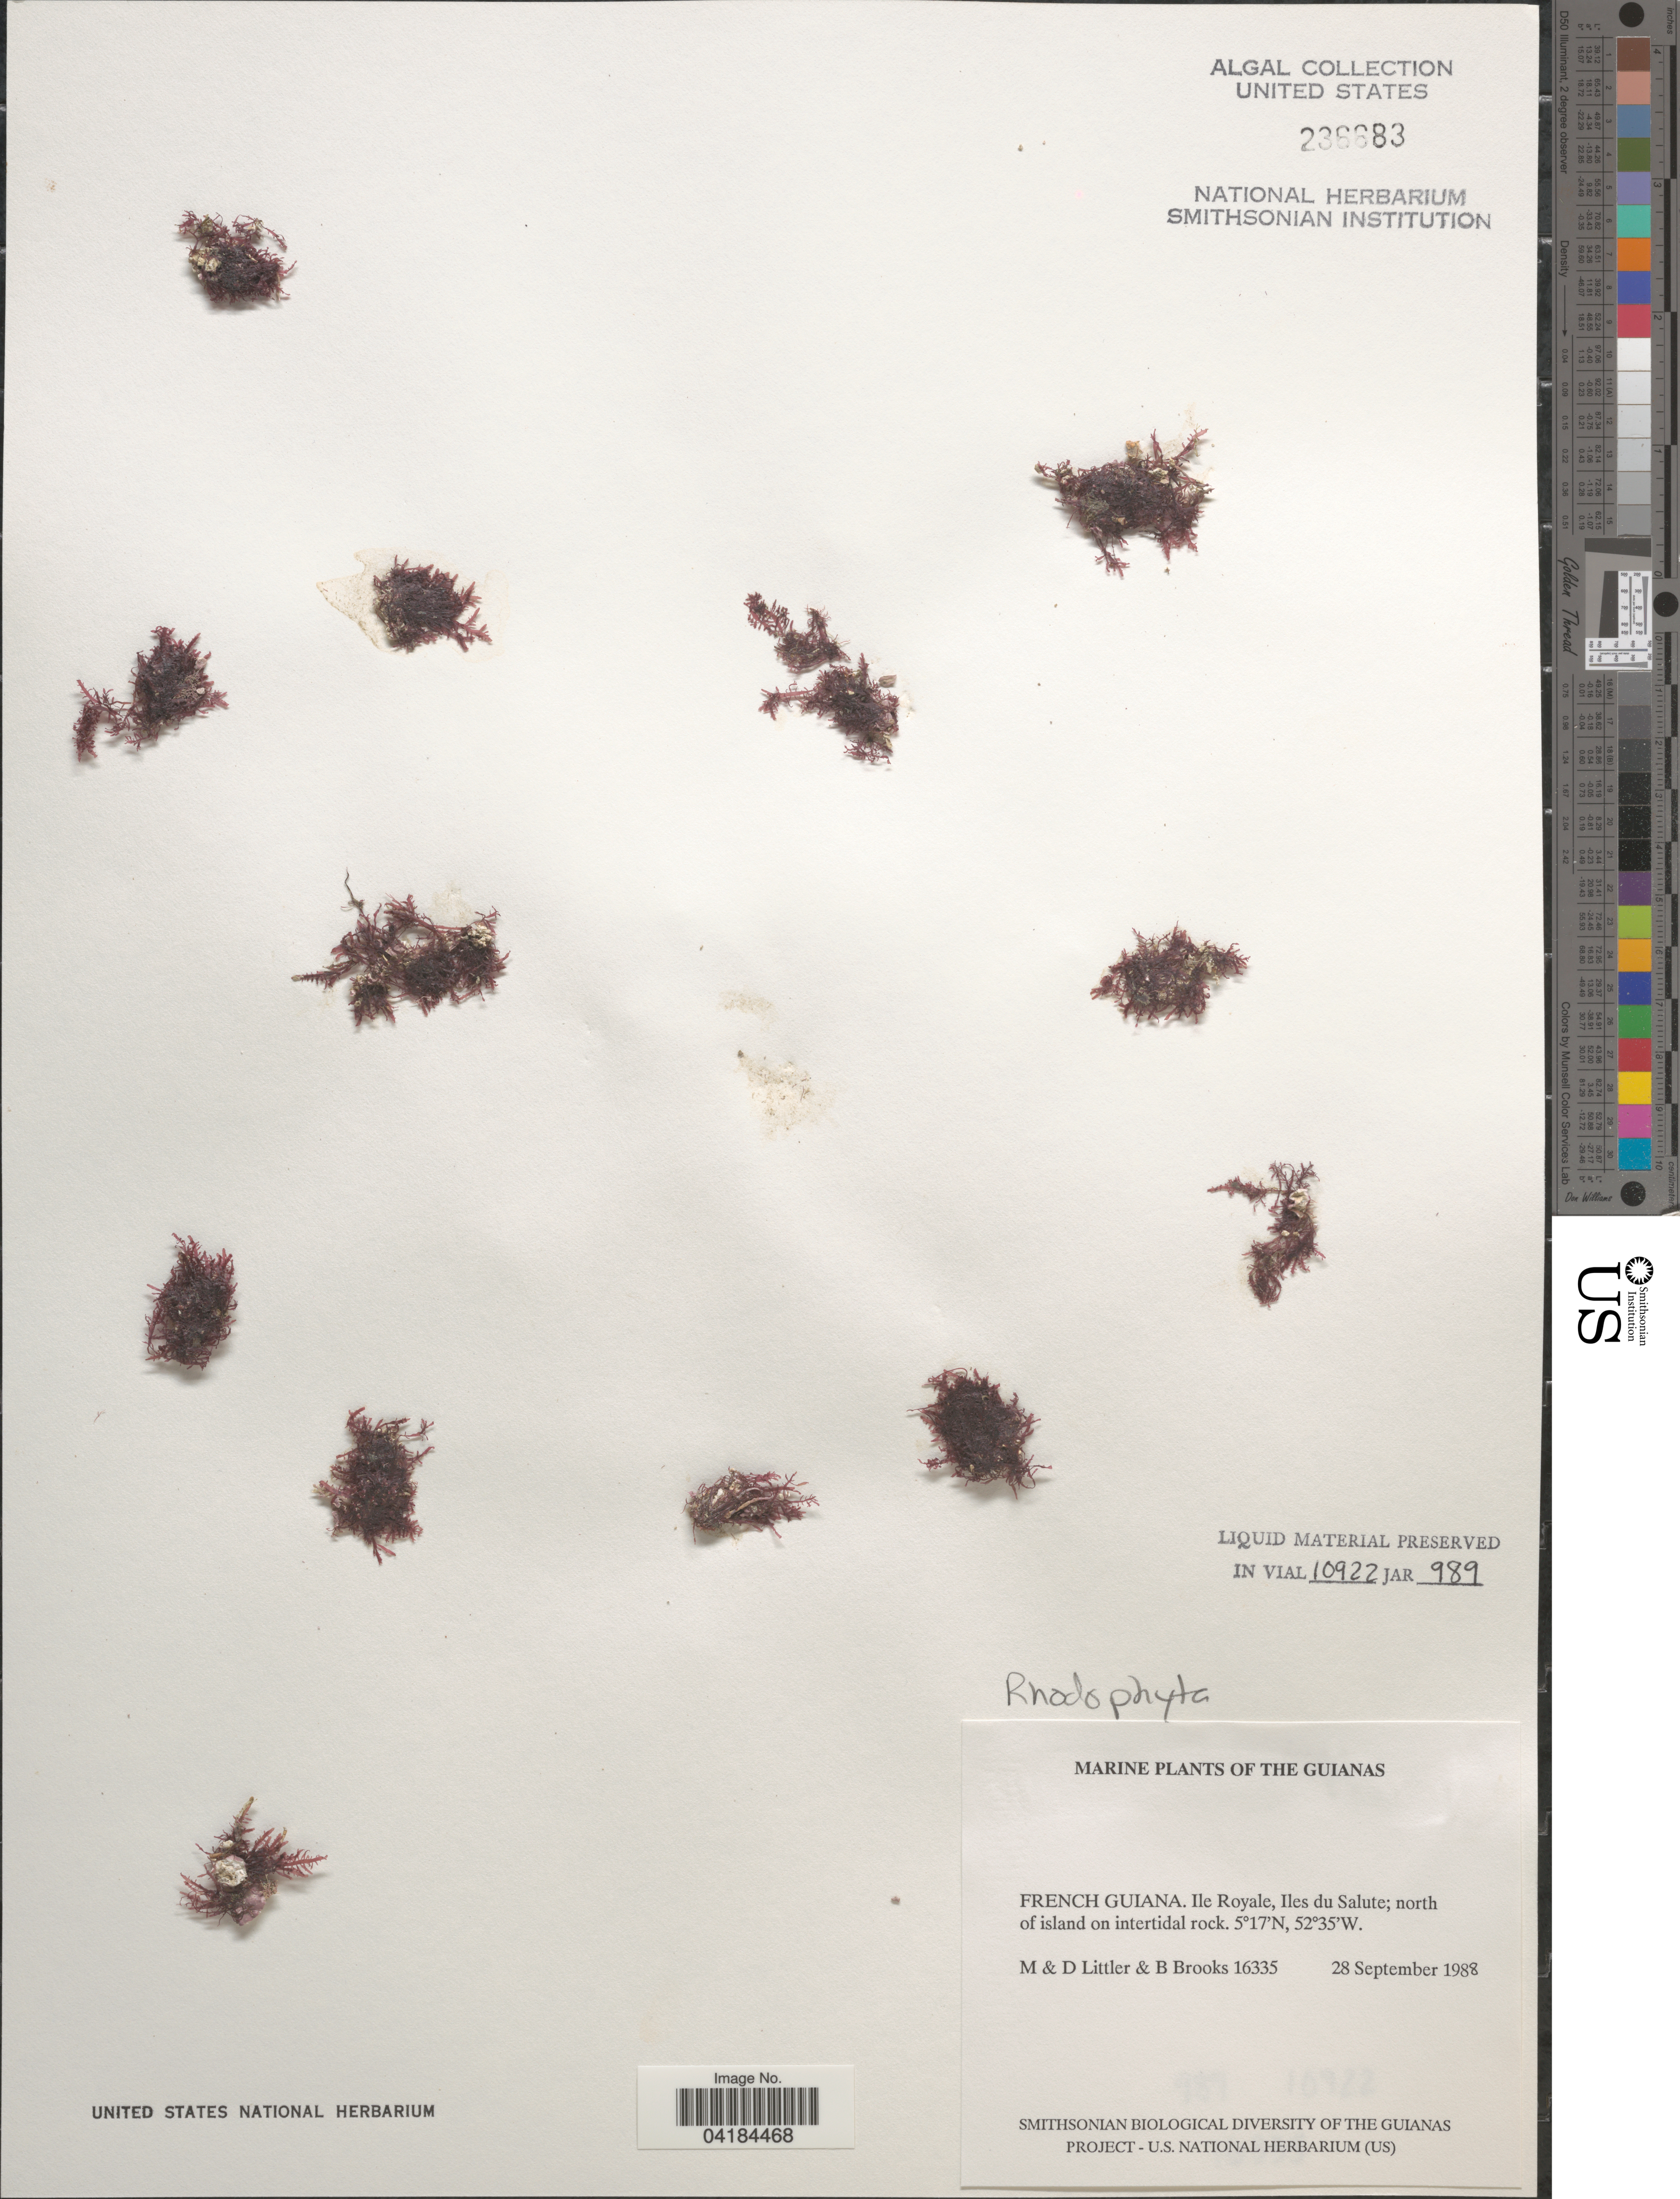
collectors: M. Littler, D. S. Littler & B. Brooks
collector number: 16335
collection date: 1988-09-28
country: French Guiana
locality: The Guianas. Ile Royale, Iles du Salute; north of island on intertidal rock.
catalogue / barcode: US 236683